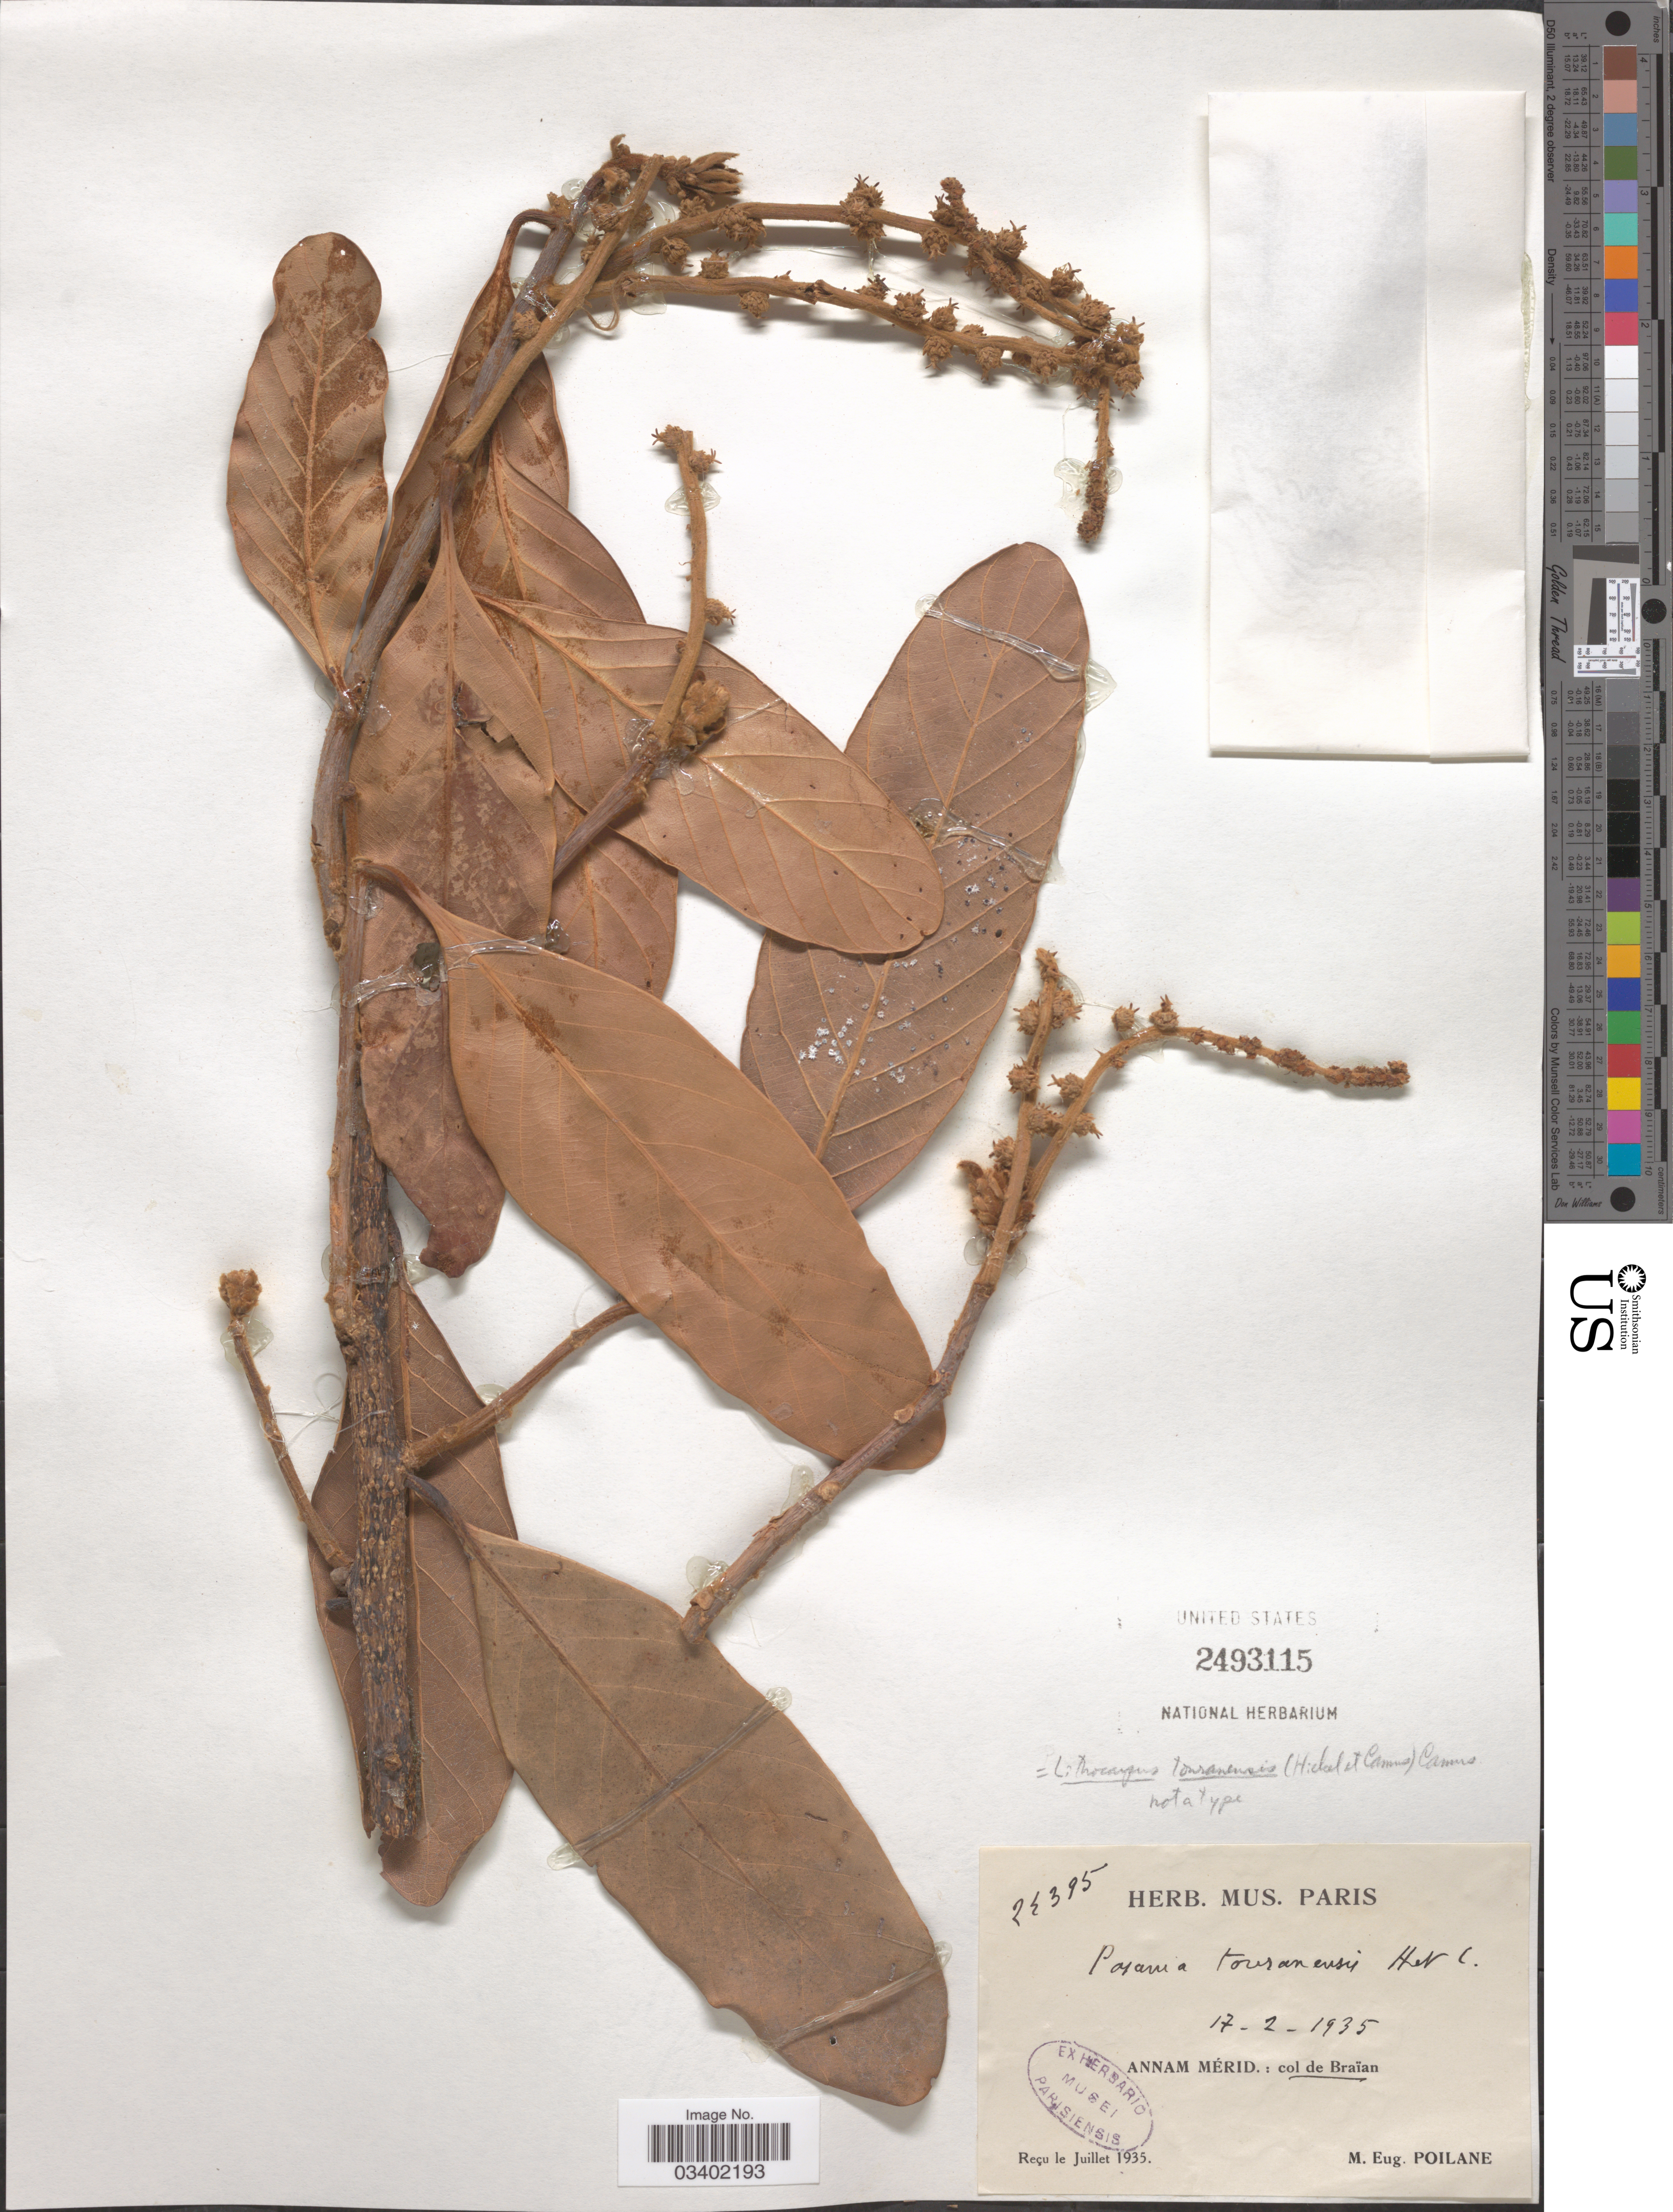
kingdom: Plantae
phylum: Tracheophyta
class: Magnoliopsida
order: Fagales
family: Fagaceae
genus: Lithocarpus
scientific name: Lithocarpus touranensis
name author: (Hickel & A. Camus) A. Camus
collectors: M. Poilane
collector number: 24395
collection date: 1935-02-17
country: Vietnam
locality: Annam Mérid.: col de Braïan.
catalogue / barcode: US 2493115